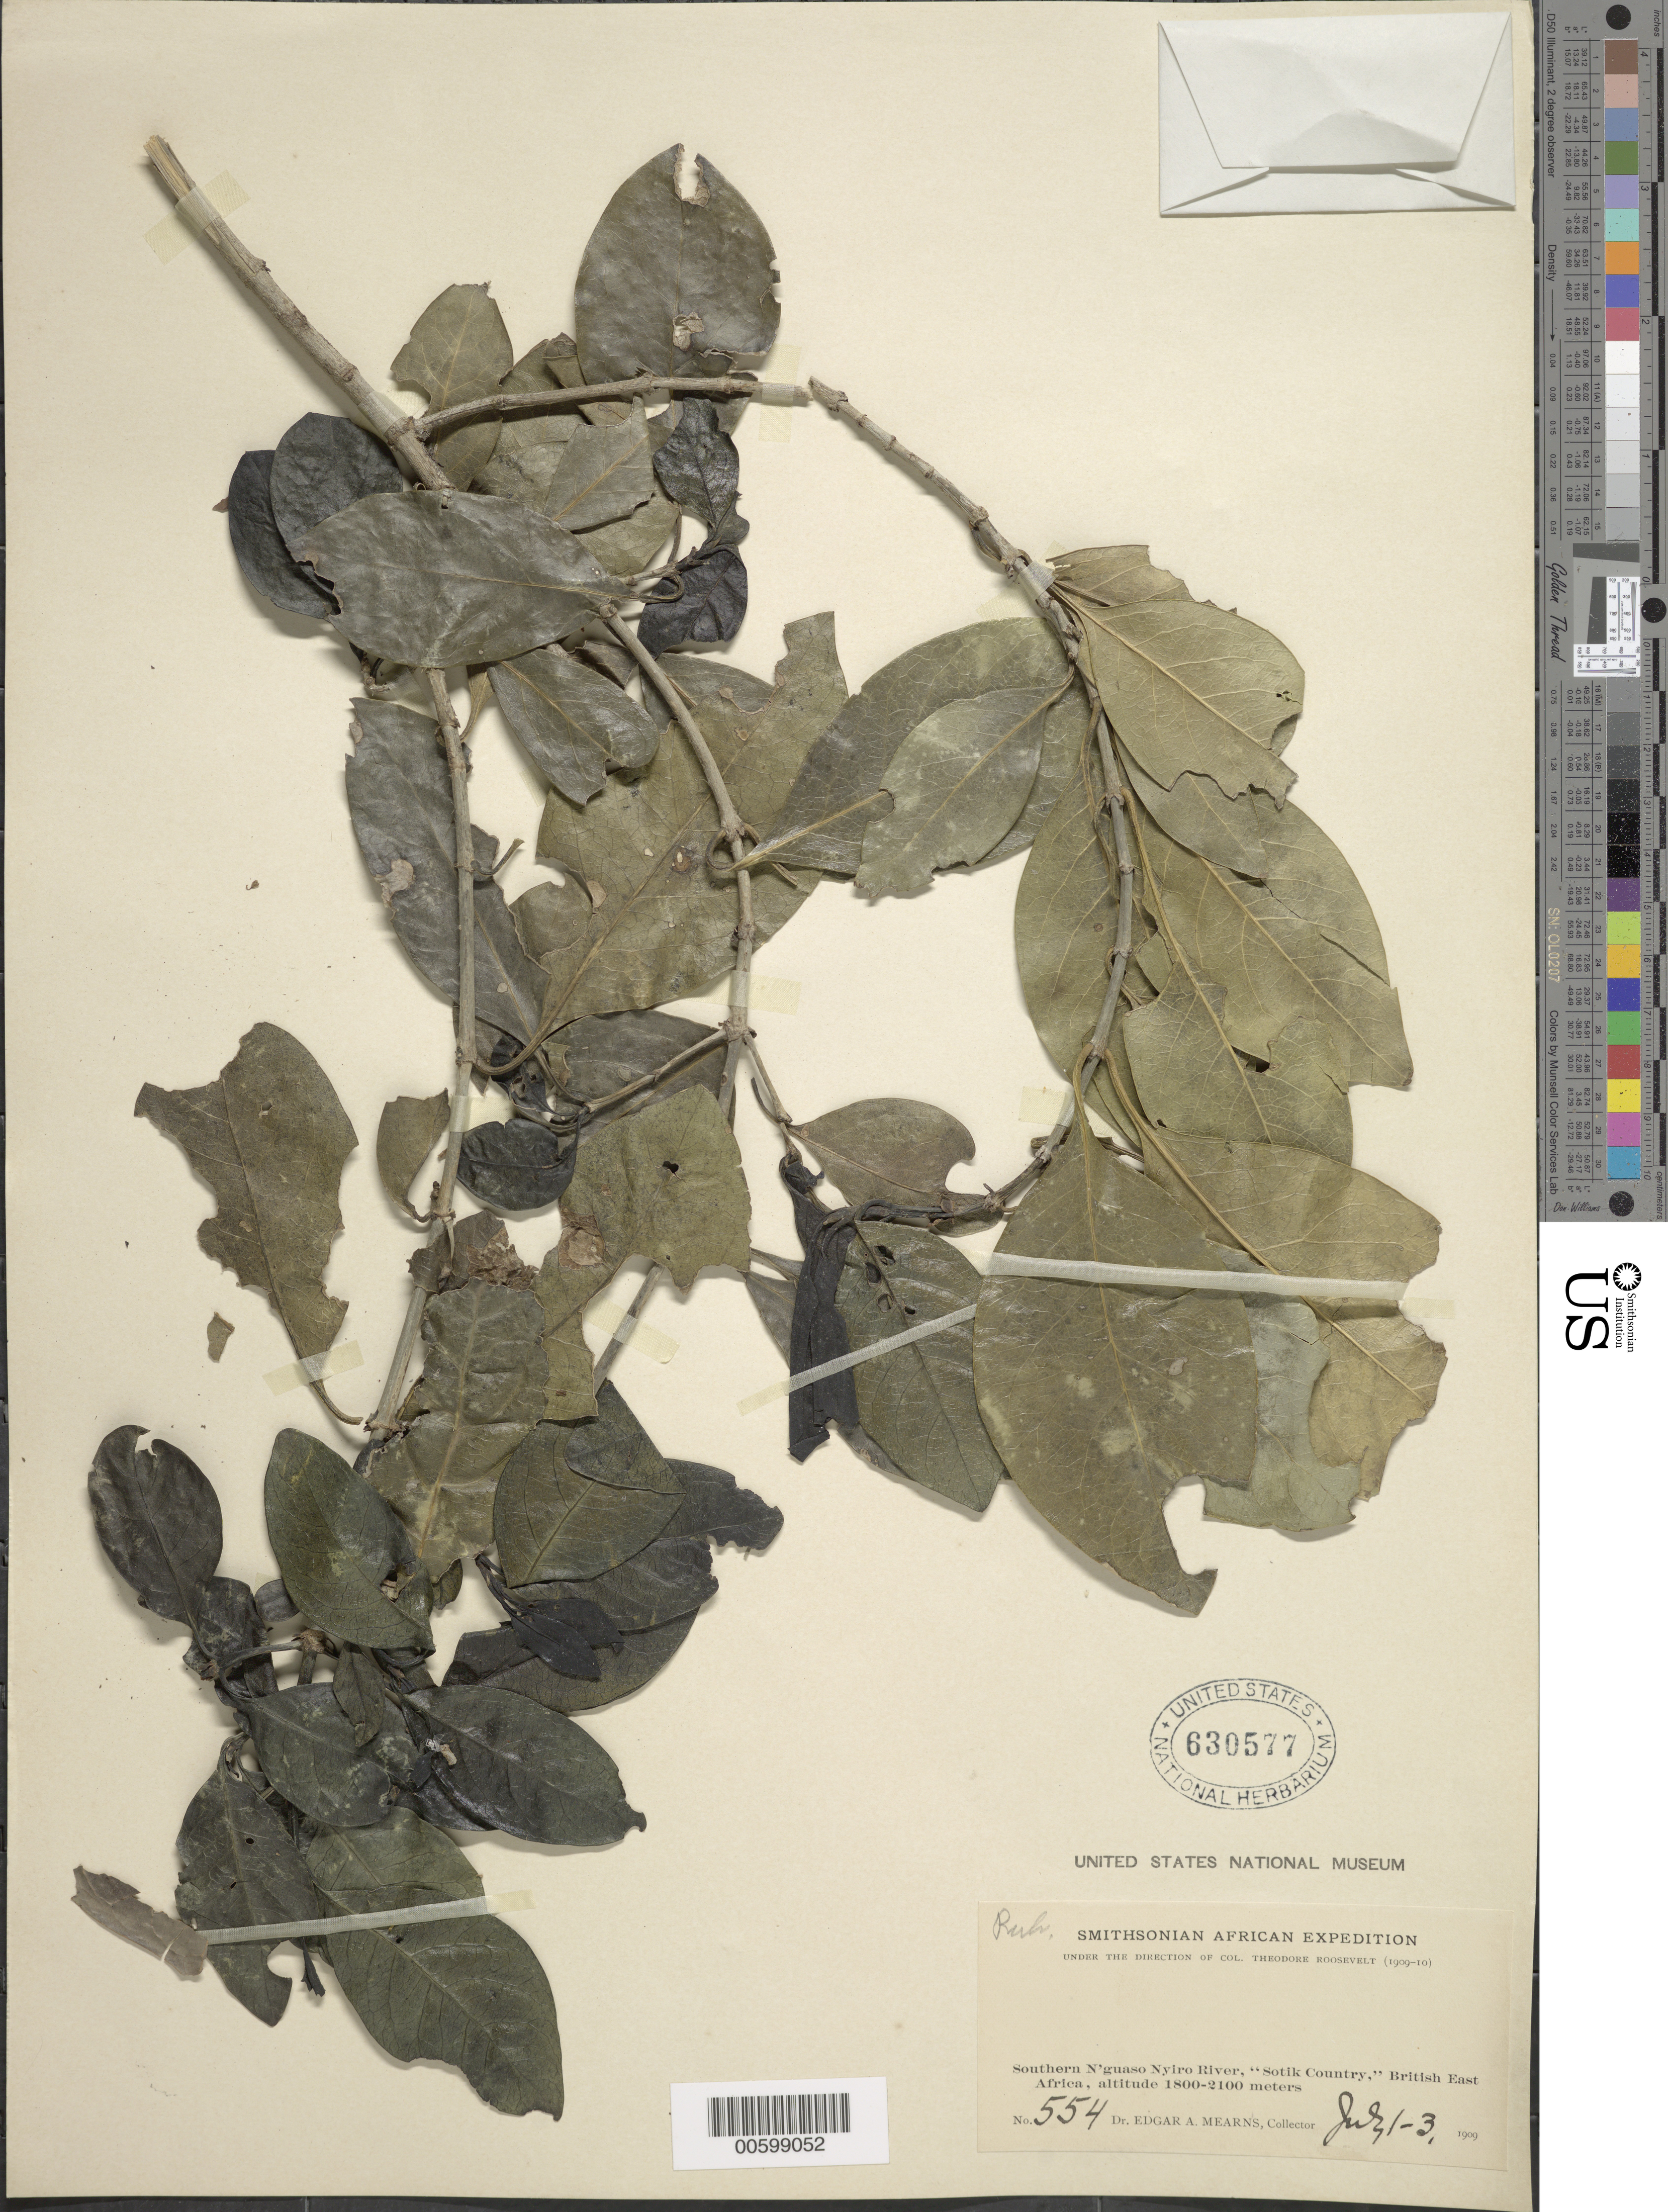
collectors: E. A. Mearns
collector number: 554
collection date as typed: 01 Jul 1909 to 03 Jul 1909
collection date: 1909-07-01/1909-07-03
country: Kenya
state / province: Bomet / Narok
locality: Southern N'guaso Nyiro river, "Sotik Country"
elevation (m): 1800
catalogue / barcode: US 630577